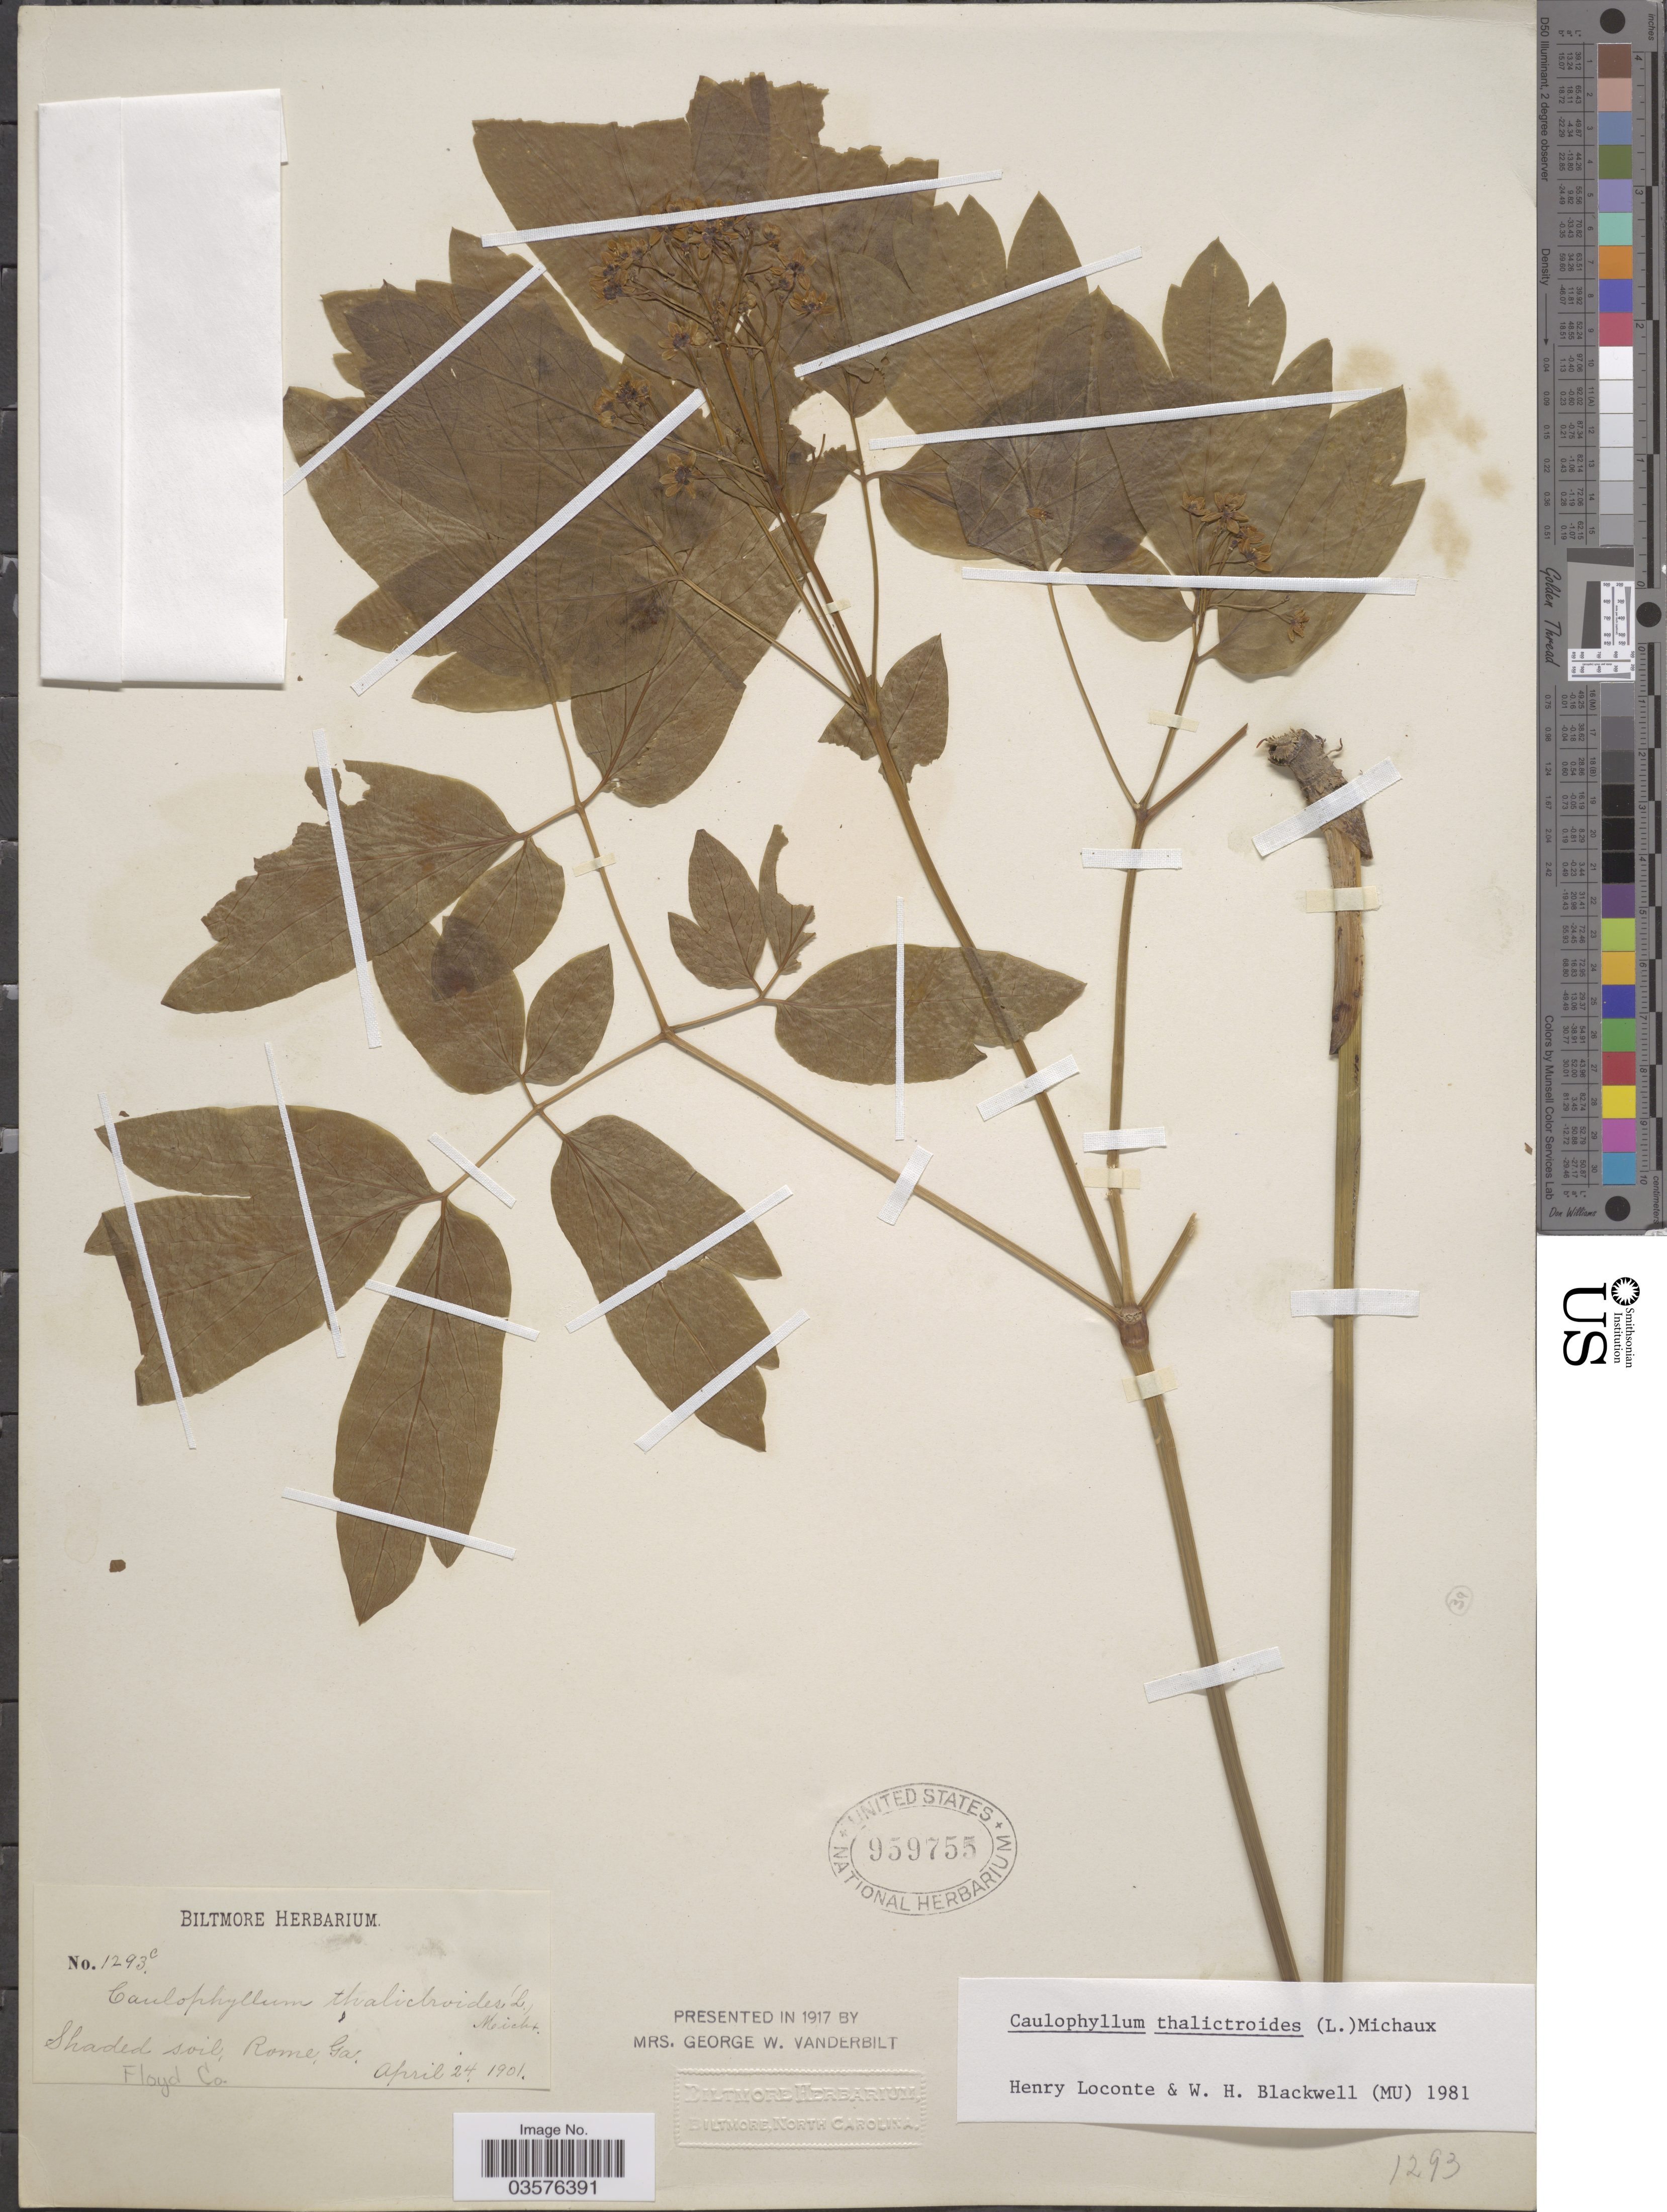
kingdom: Plantae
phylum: Tracheophyta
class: Magnoliopsida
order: Ranunculales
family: Berberidaceae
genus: Caulophyllum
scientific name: Caulophyllum thalictroides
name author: (L.) Michx.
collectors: ex herb. Biltmore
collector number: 1293c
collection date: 1901-04-24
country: United States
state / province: Georgia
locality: Shaded soil, Rome. Floyd Co.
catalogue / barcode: US 959755